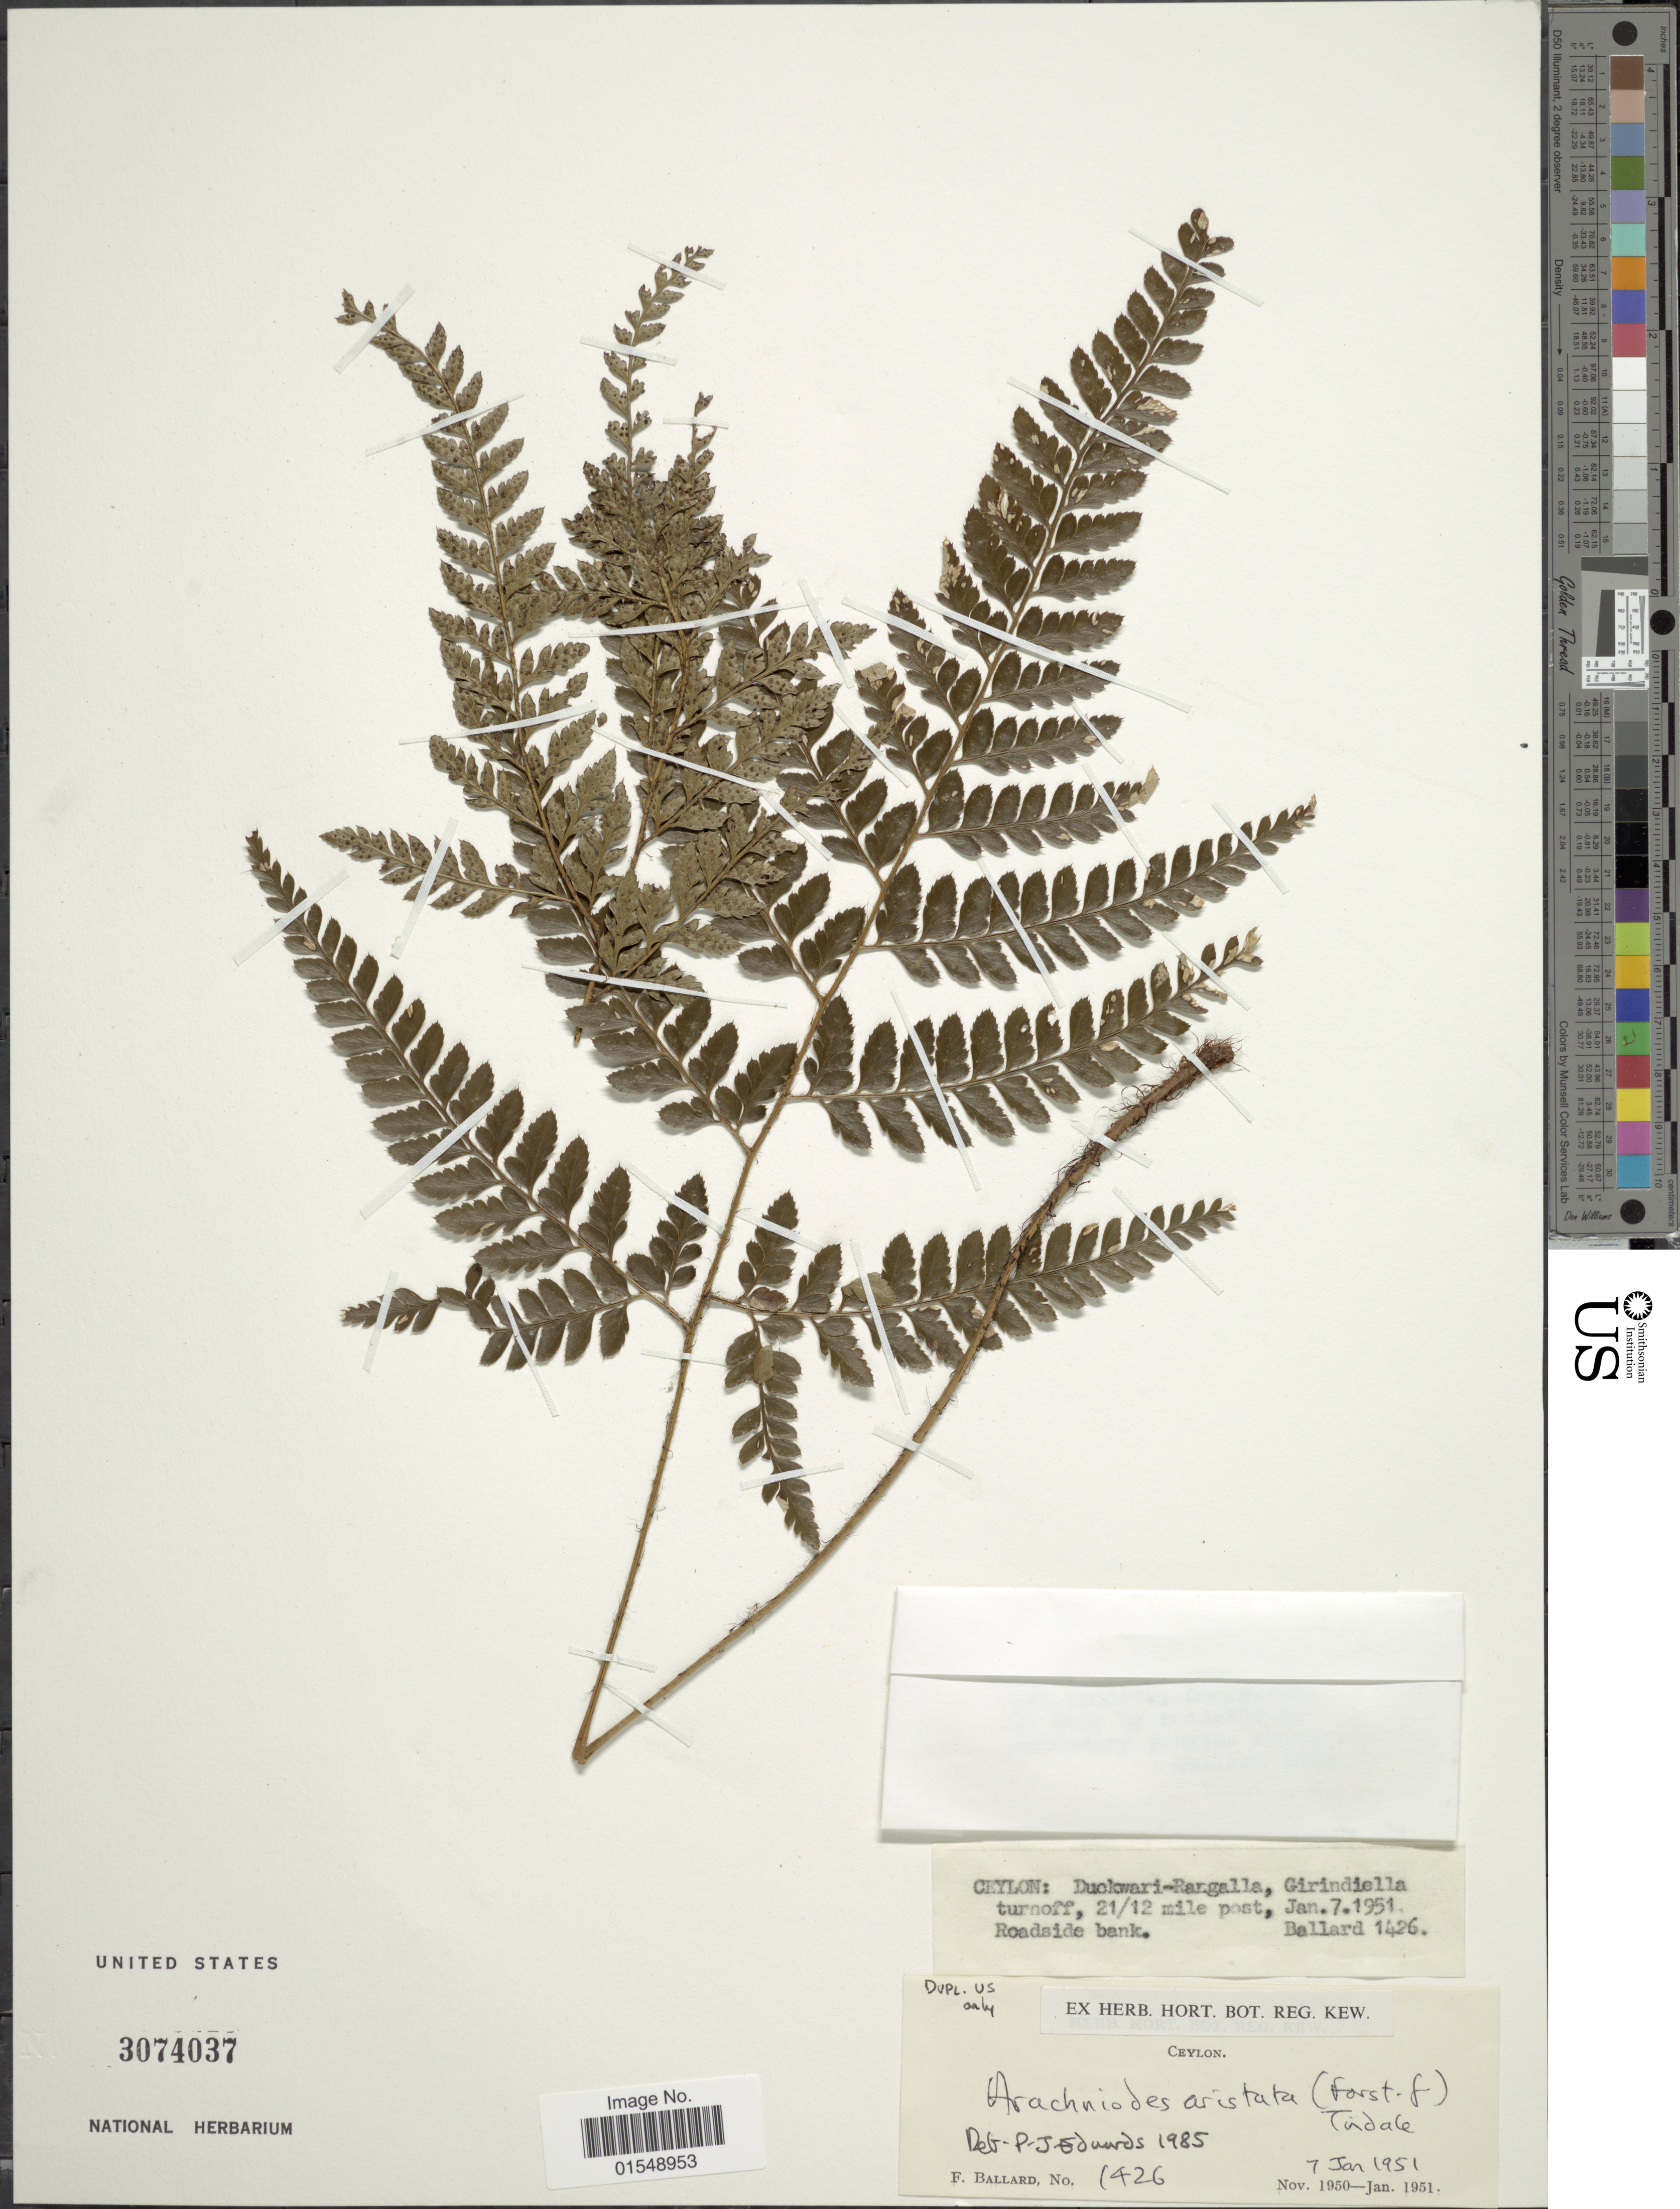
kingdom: Plantae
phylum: Tracheophyta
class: Polypodiopsida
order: Polypodiales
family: Dryopteridaceae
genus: Arachniodes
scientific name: Arachniodes aristata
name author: (G. Forst.) Tindale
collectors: F. Ballard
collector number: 1426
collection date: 1951-01-07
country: Sri Lanka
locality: Ceylon, Duckwari-Rangalla, Girindiella turnoff, 21/12 mile post, Roadside bank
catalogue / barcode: US 3074037